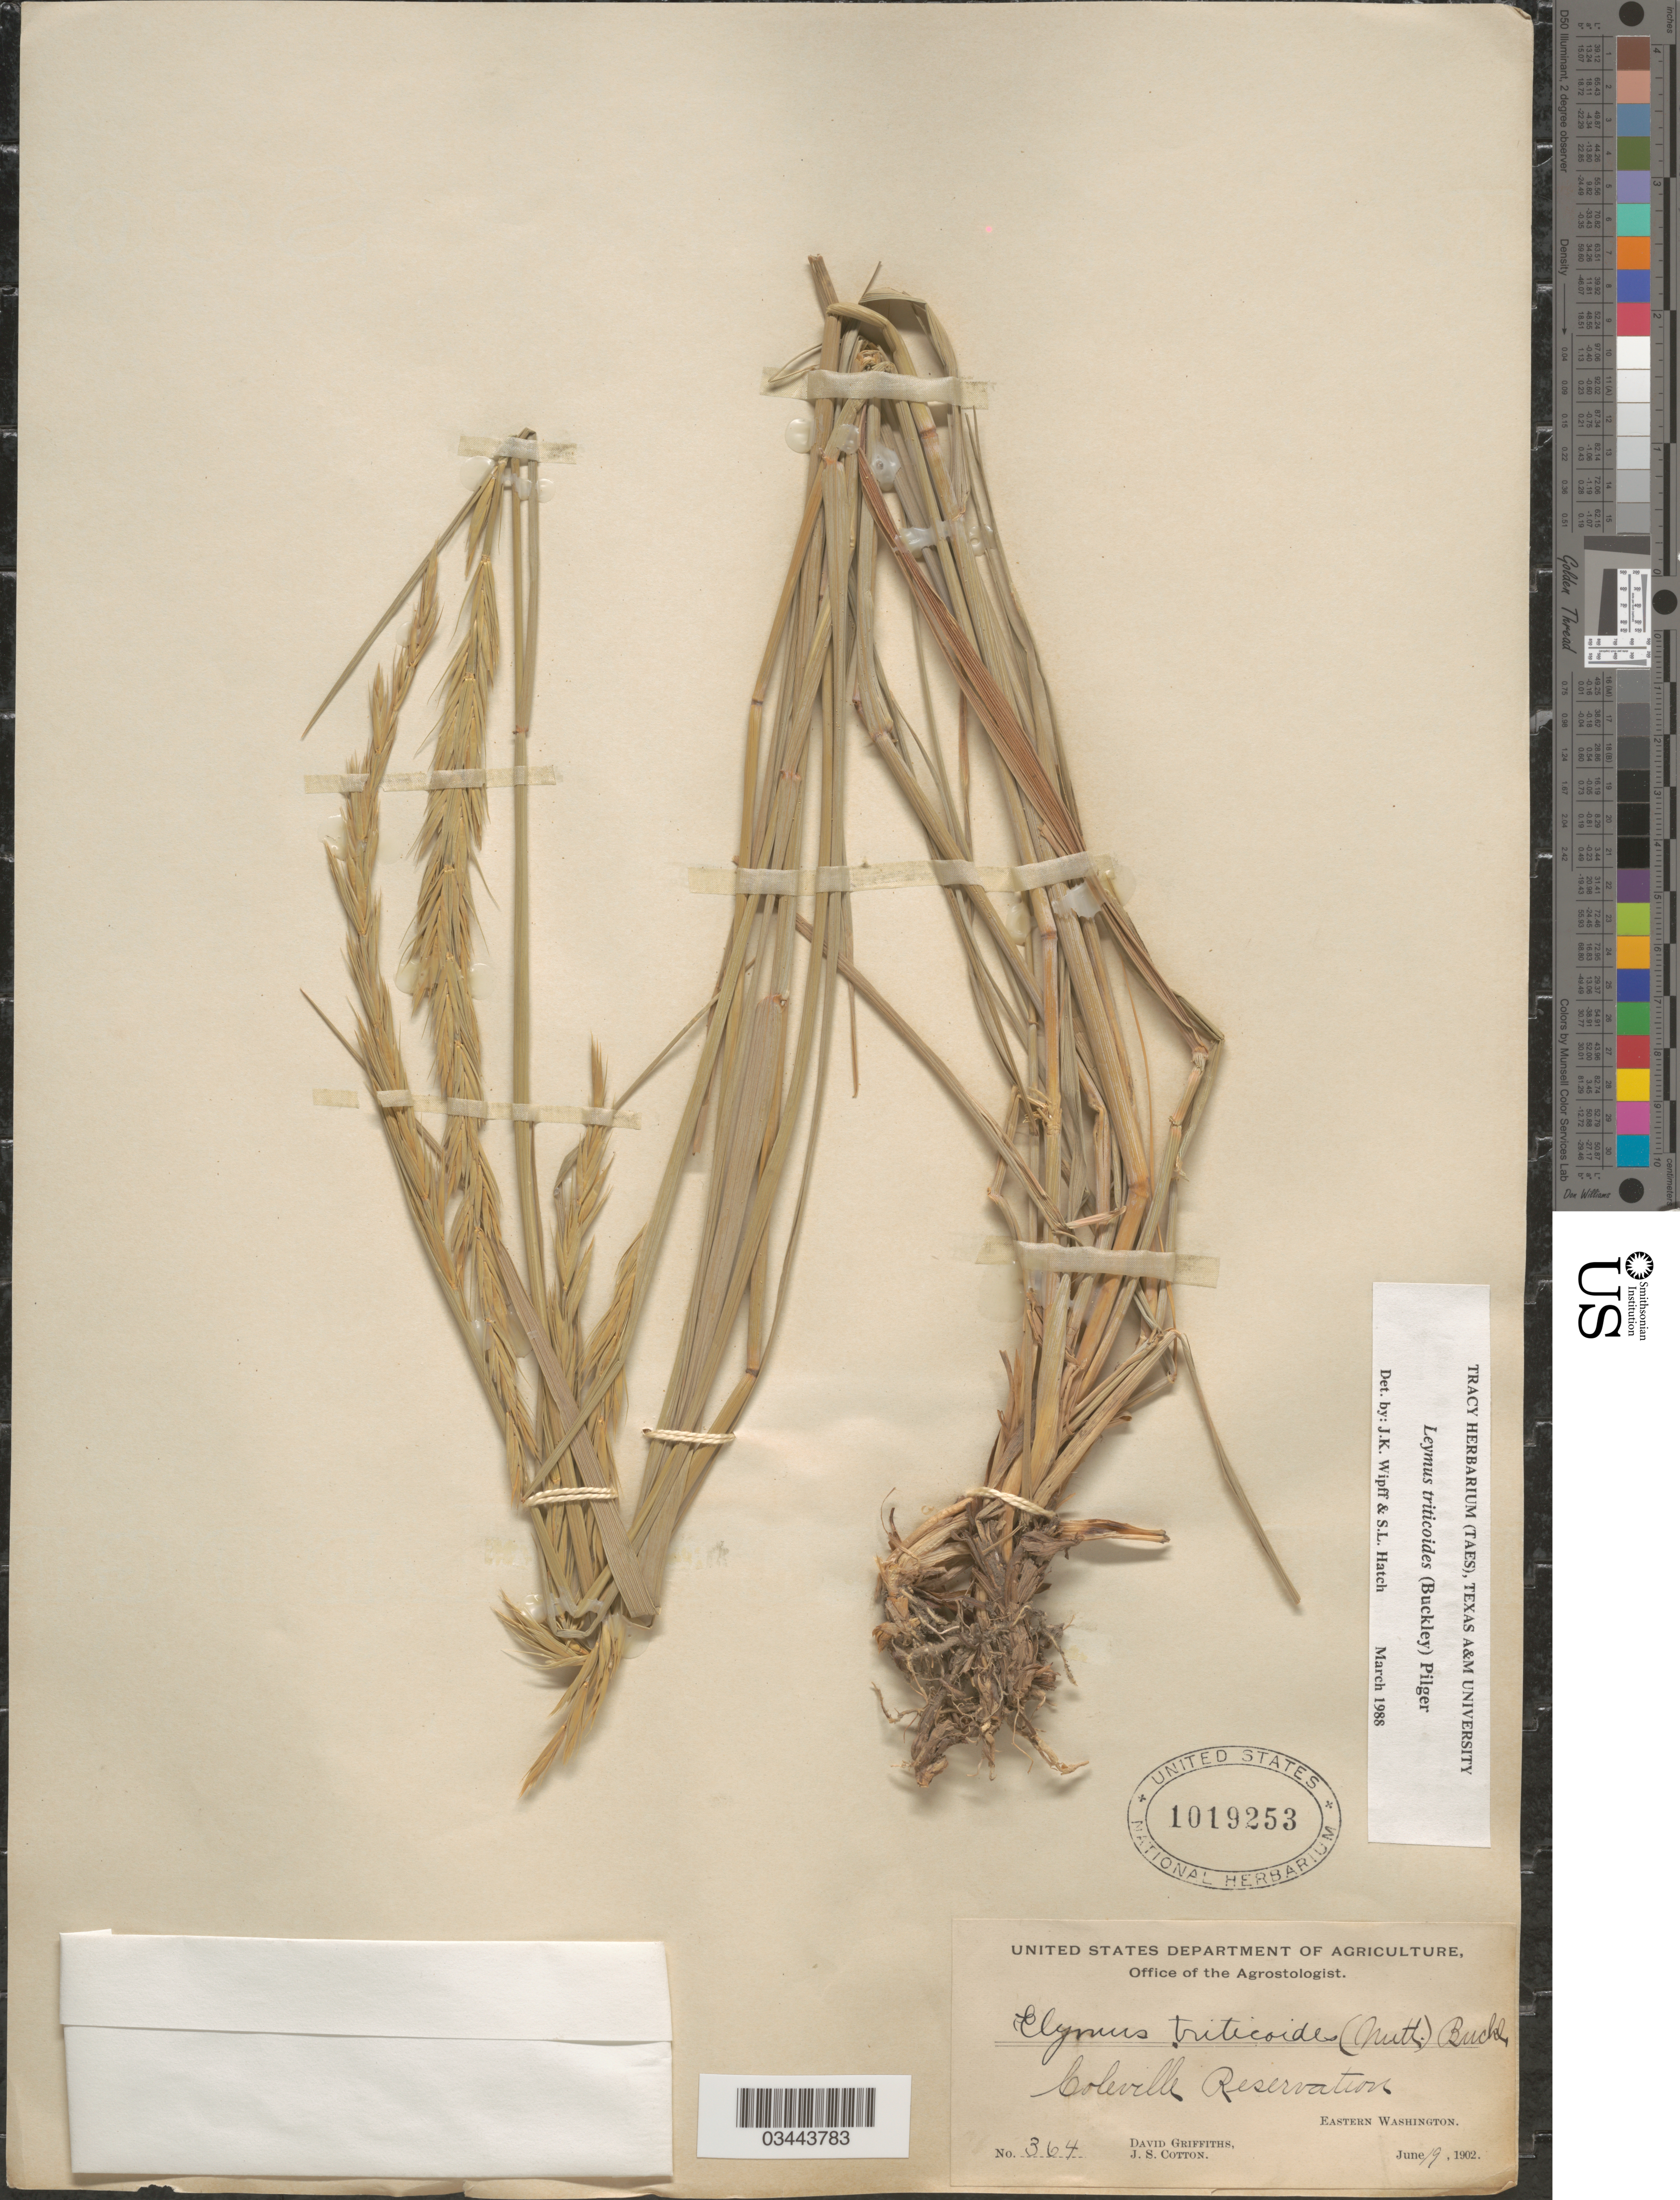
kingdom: Plantae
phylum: Tracheophyta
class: Liliopsida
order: Poales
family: Poaceae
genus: Leymus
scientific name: Leymus triticoides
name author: (Buckley) Pilg.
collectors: D. Griffiths & J. S. Cotton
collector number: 364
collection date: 1902-06-19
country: United States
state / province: Washington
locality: Coleville Reservation. Eastern Washington.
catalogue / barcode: US 1019253